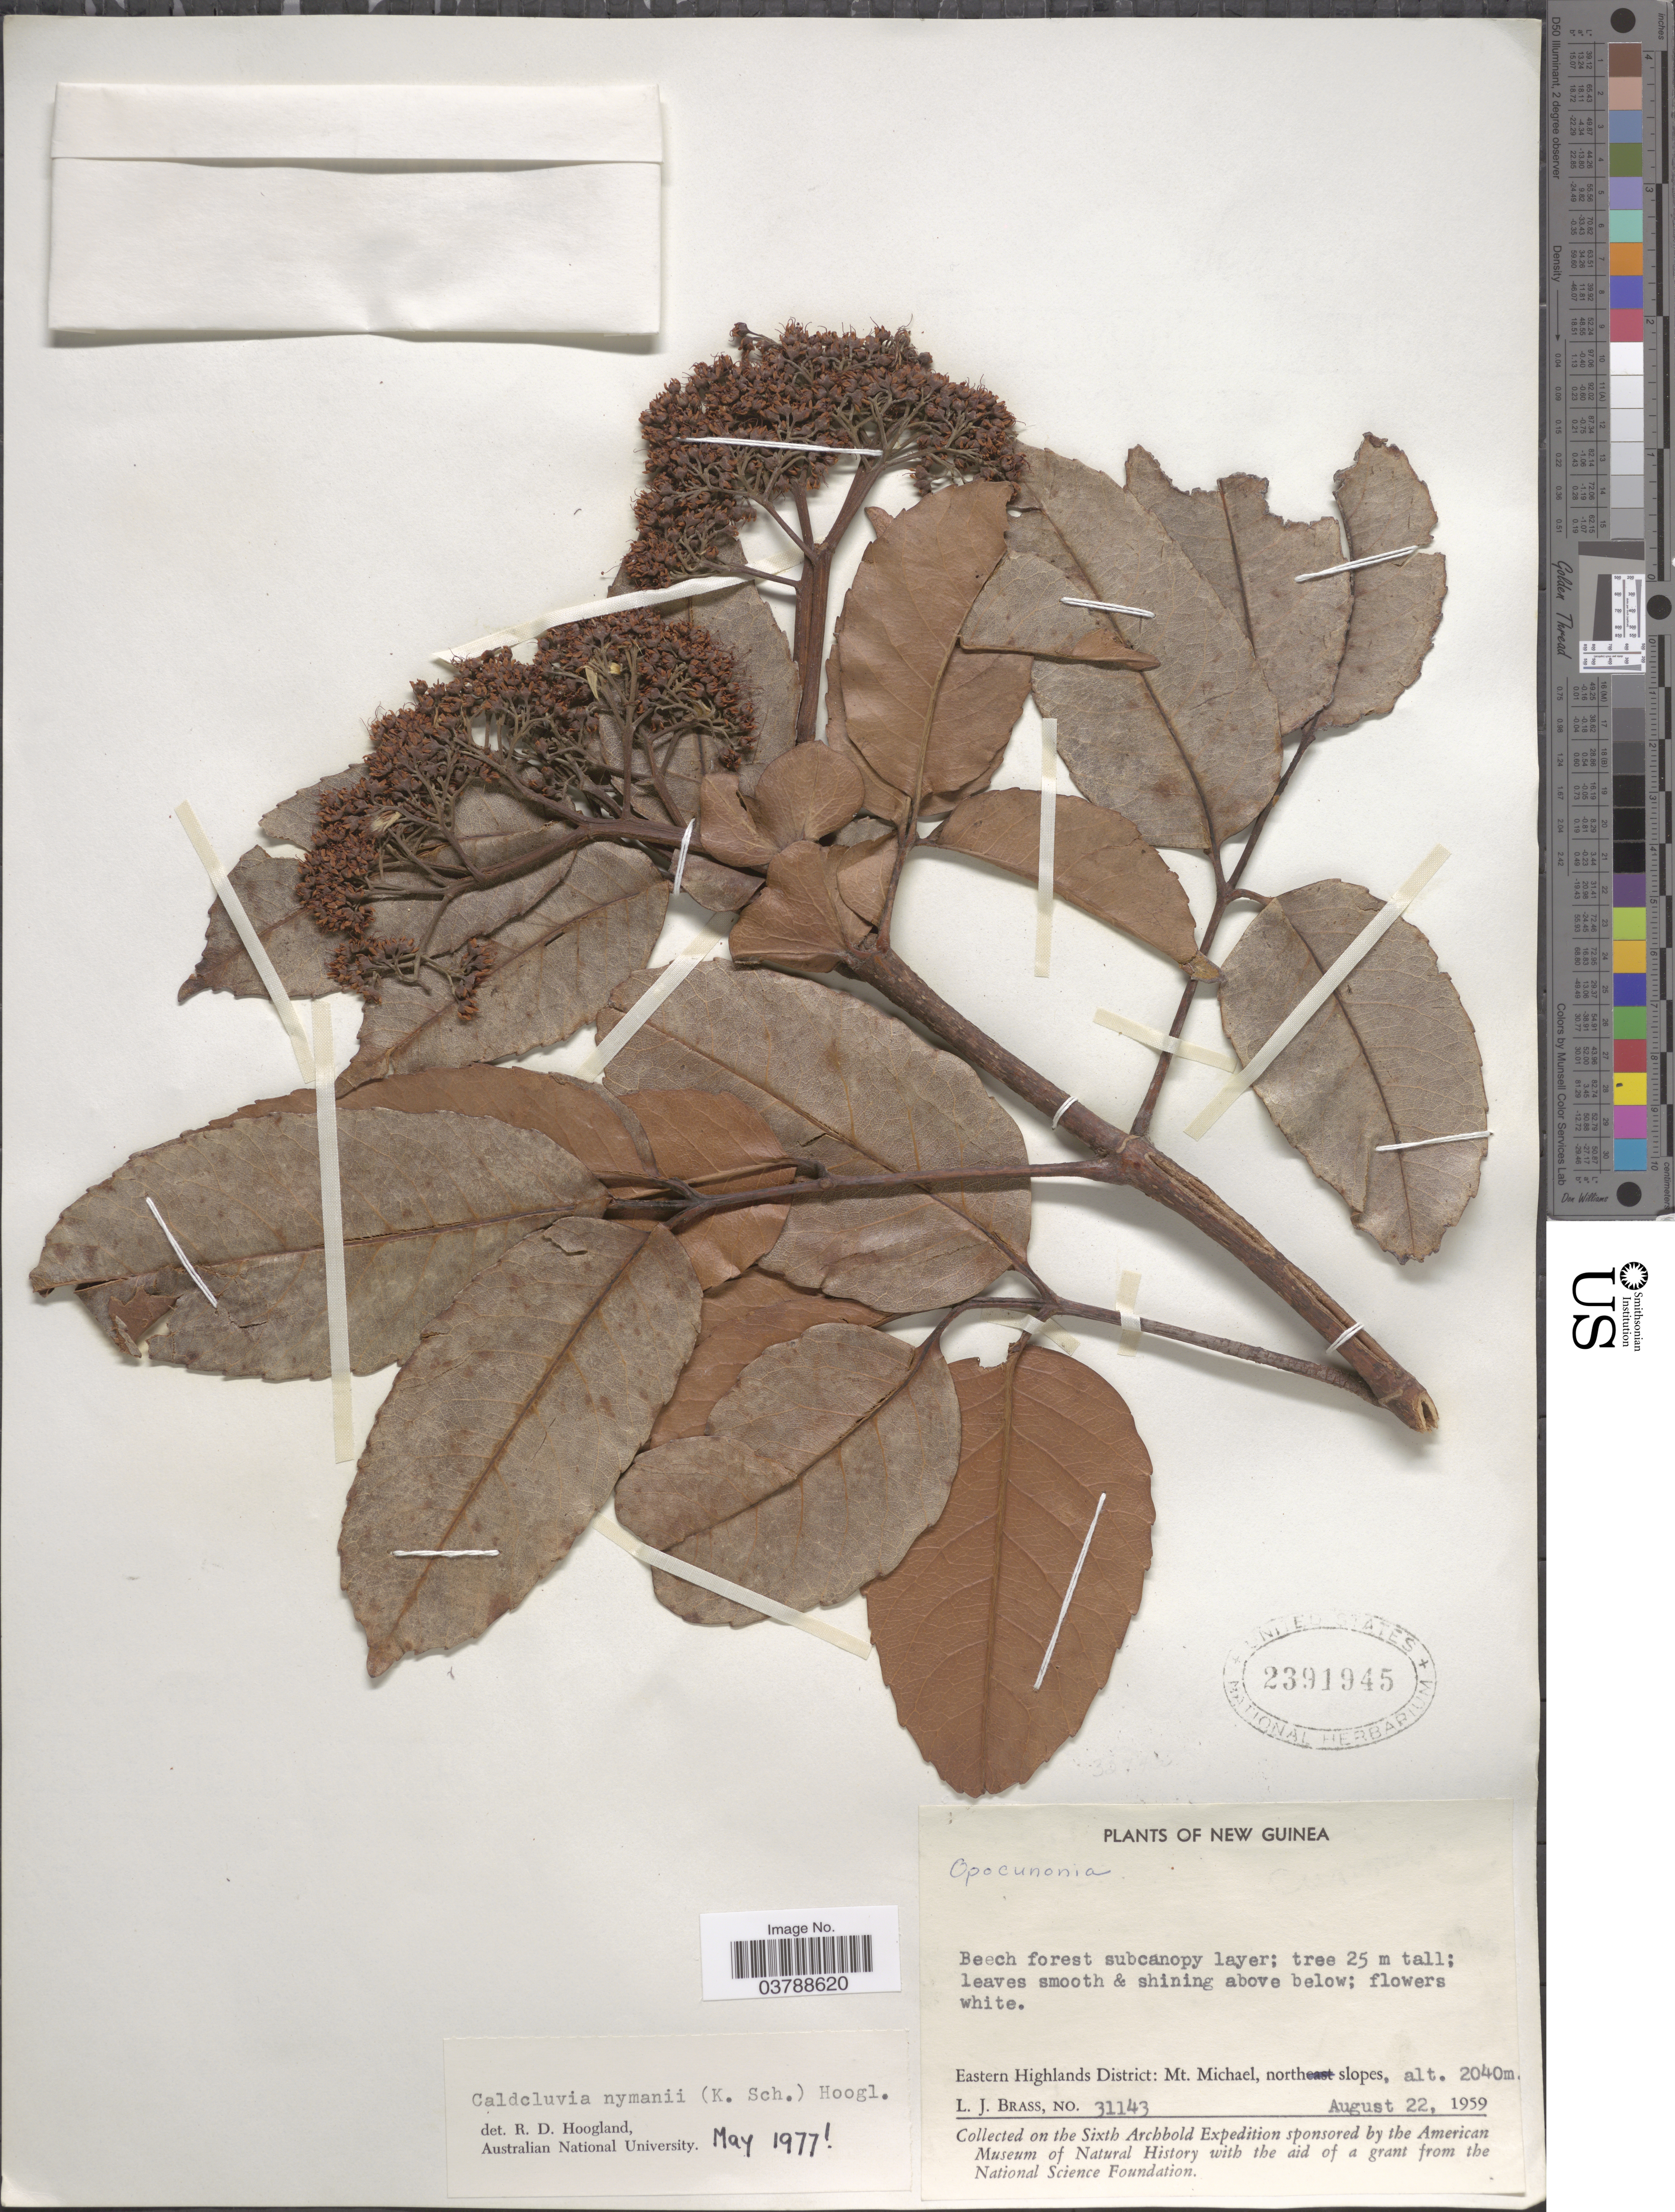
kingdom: Plantae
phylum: Tracheophyta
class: Magnoliopsida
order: Oxalidales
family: Cunoniaceae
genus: Opocunonia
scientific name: Opocunonia nymanii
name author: (K. Schum.) Schltr.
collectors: L. J. Brass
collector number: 31143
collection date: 1959-08-22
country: Papua New Guinea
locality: New Guinea. Eastern Highlands District: Mt. Michael, north slopes.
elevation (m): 2040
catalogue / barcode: US 2391945